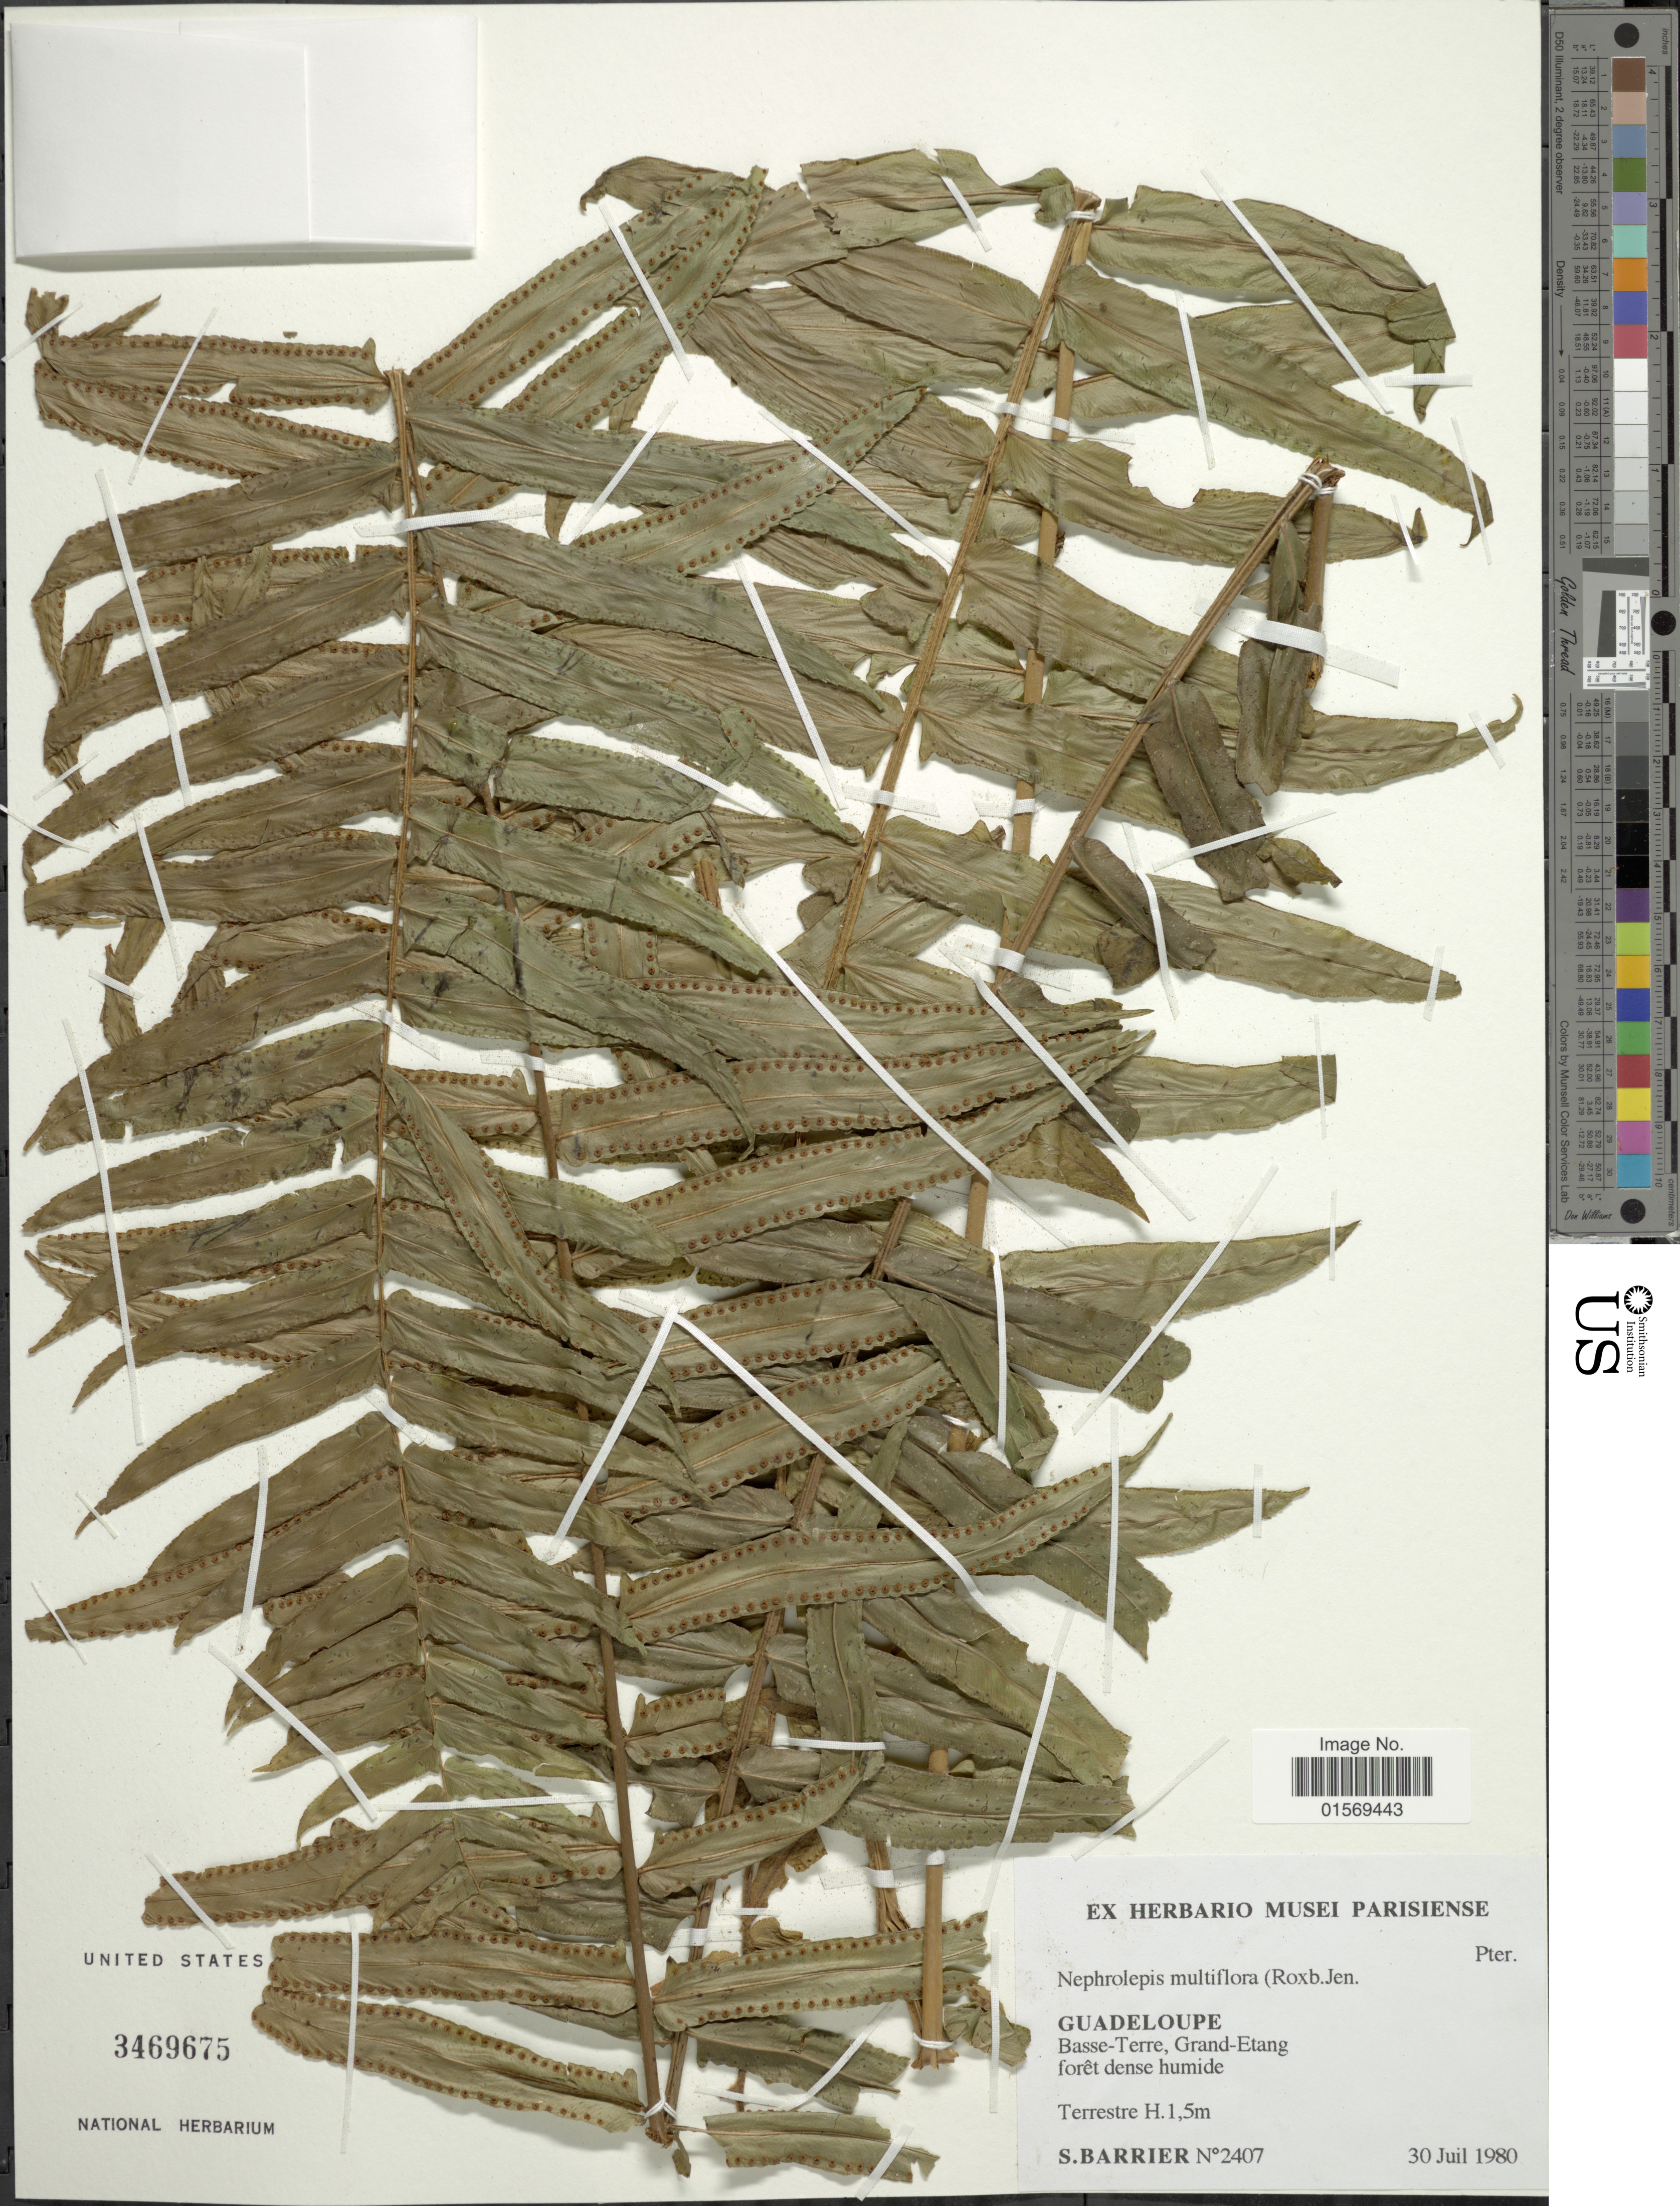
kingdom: Plantae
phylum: Tracheophyta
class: Polypodiopsida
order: Polypodiales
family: Nephrolepidaceae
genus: Nephrolepis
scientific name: Nephrolepis multiflora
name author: (Roxb.) F.M. Jarrett ex C.V. Morton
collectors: S. Barrier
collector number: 2407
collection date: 1980-07-30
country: Guadeloupe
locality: Guadeloupe, Basse-Terre, Grand-Etang.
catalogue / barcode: US 3469675